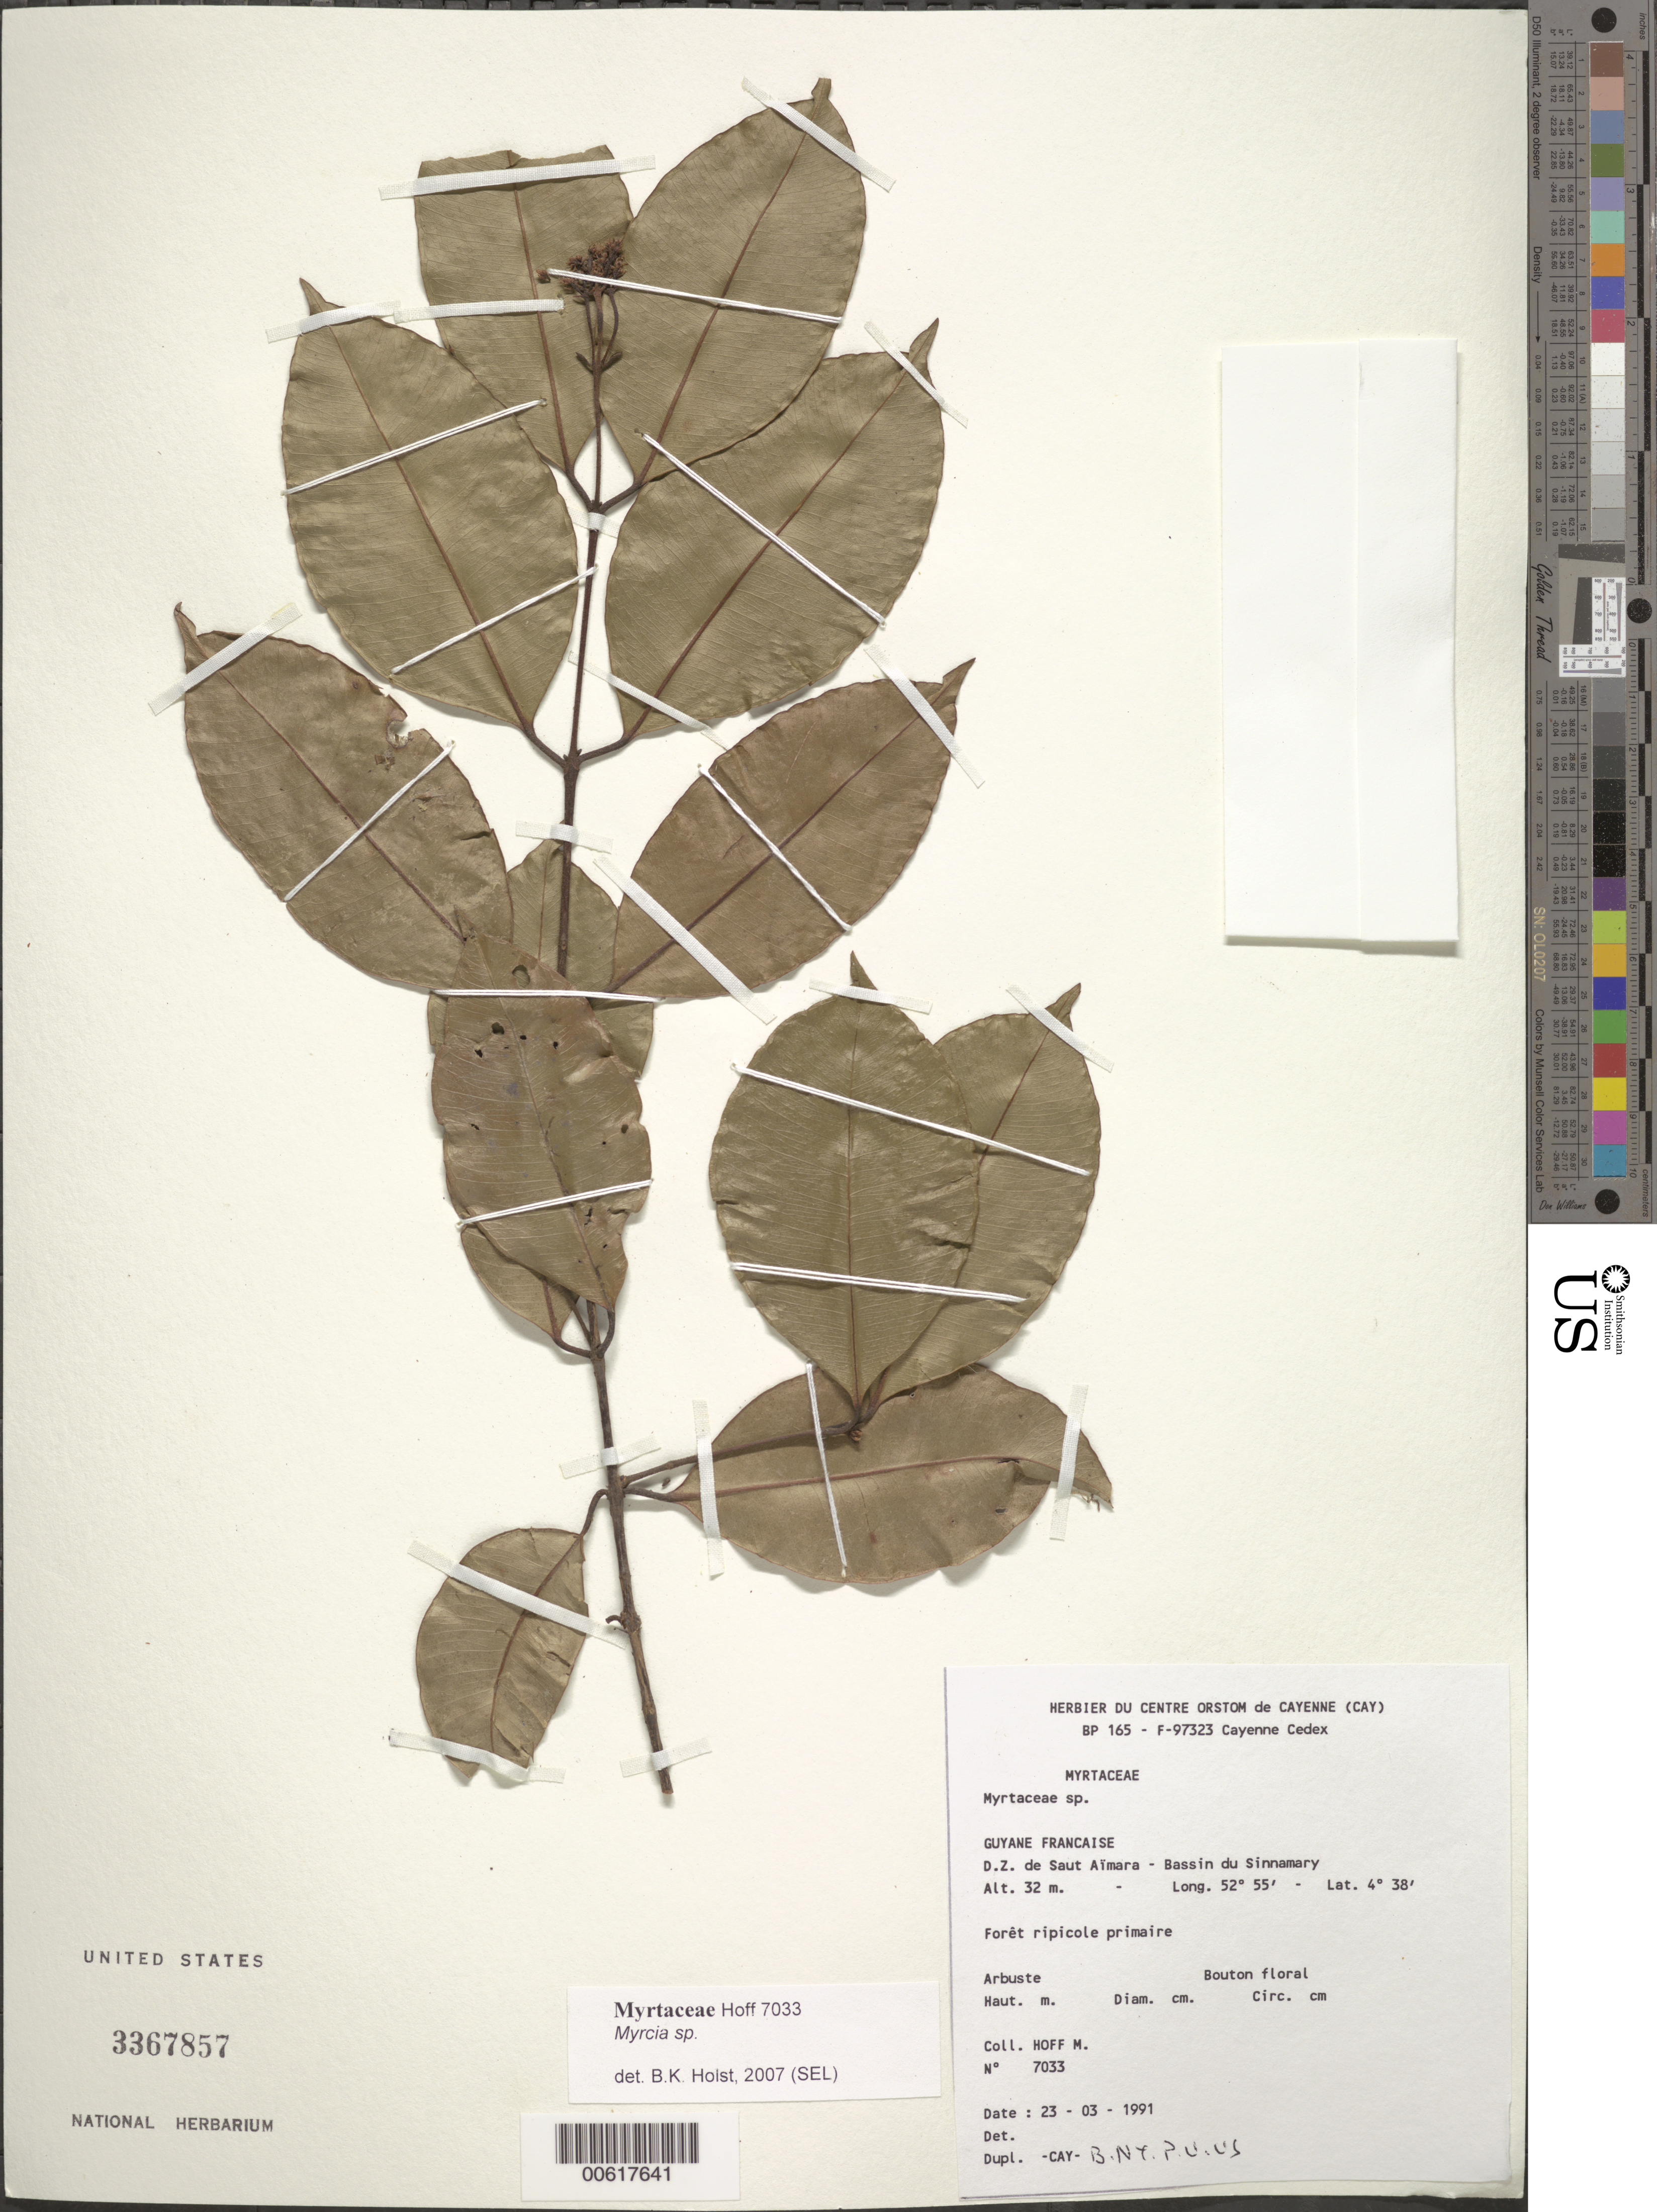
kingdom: Plantae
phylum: Tracheophyta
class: Magnoliopsida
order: Myrtales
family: Myrtaceae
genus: Myrcia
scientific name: Myrcia sp.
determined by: Holst, Bruce K.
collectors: M. Hoff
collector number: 7033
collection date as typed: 23-Mar-91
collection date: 1991-03-23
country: French Guiana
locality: Saut Aïmara, Bassin du Sinnamary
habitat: Primary riparian forest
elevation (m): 32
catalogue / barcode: US 3367857